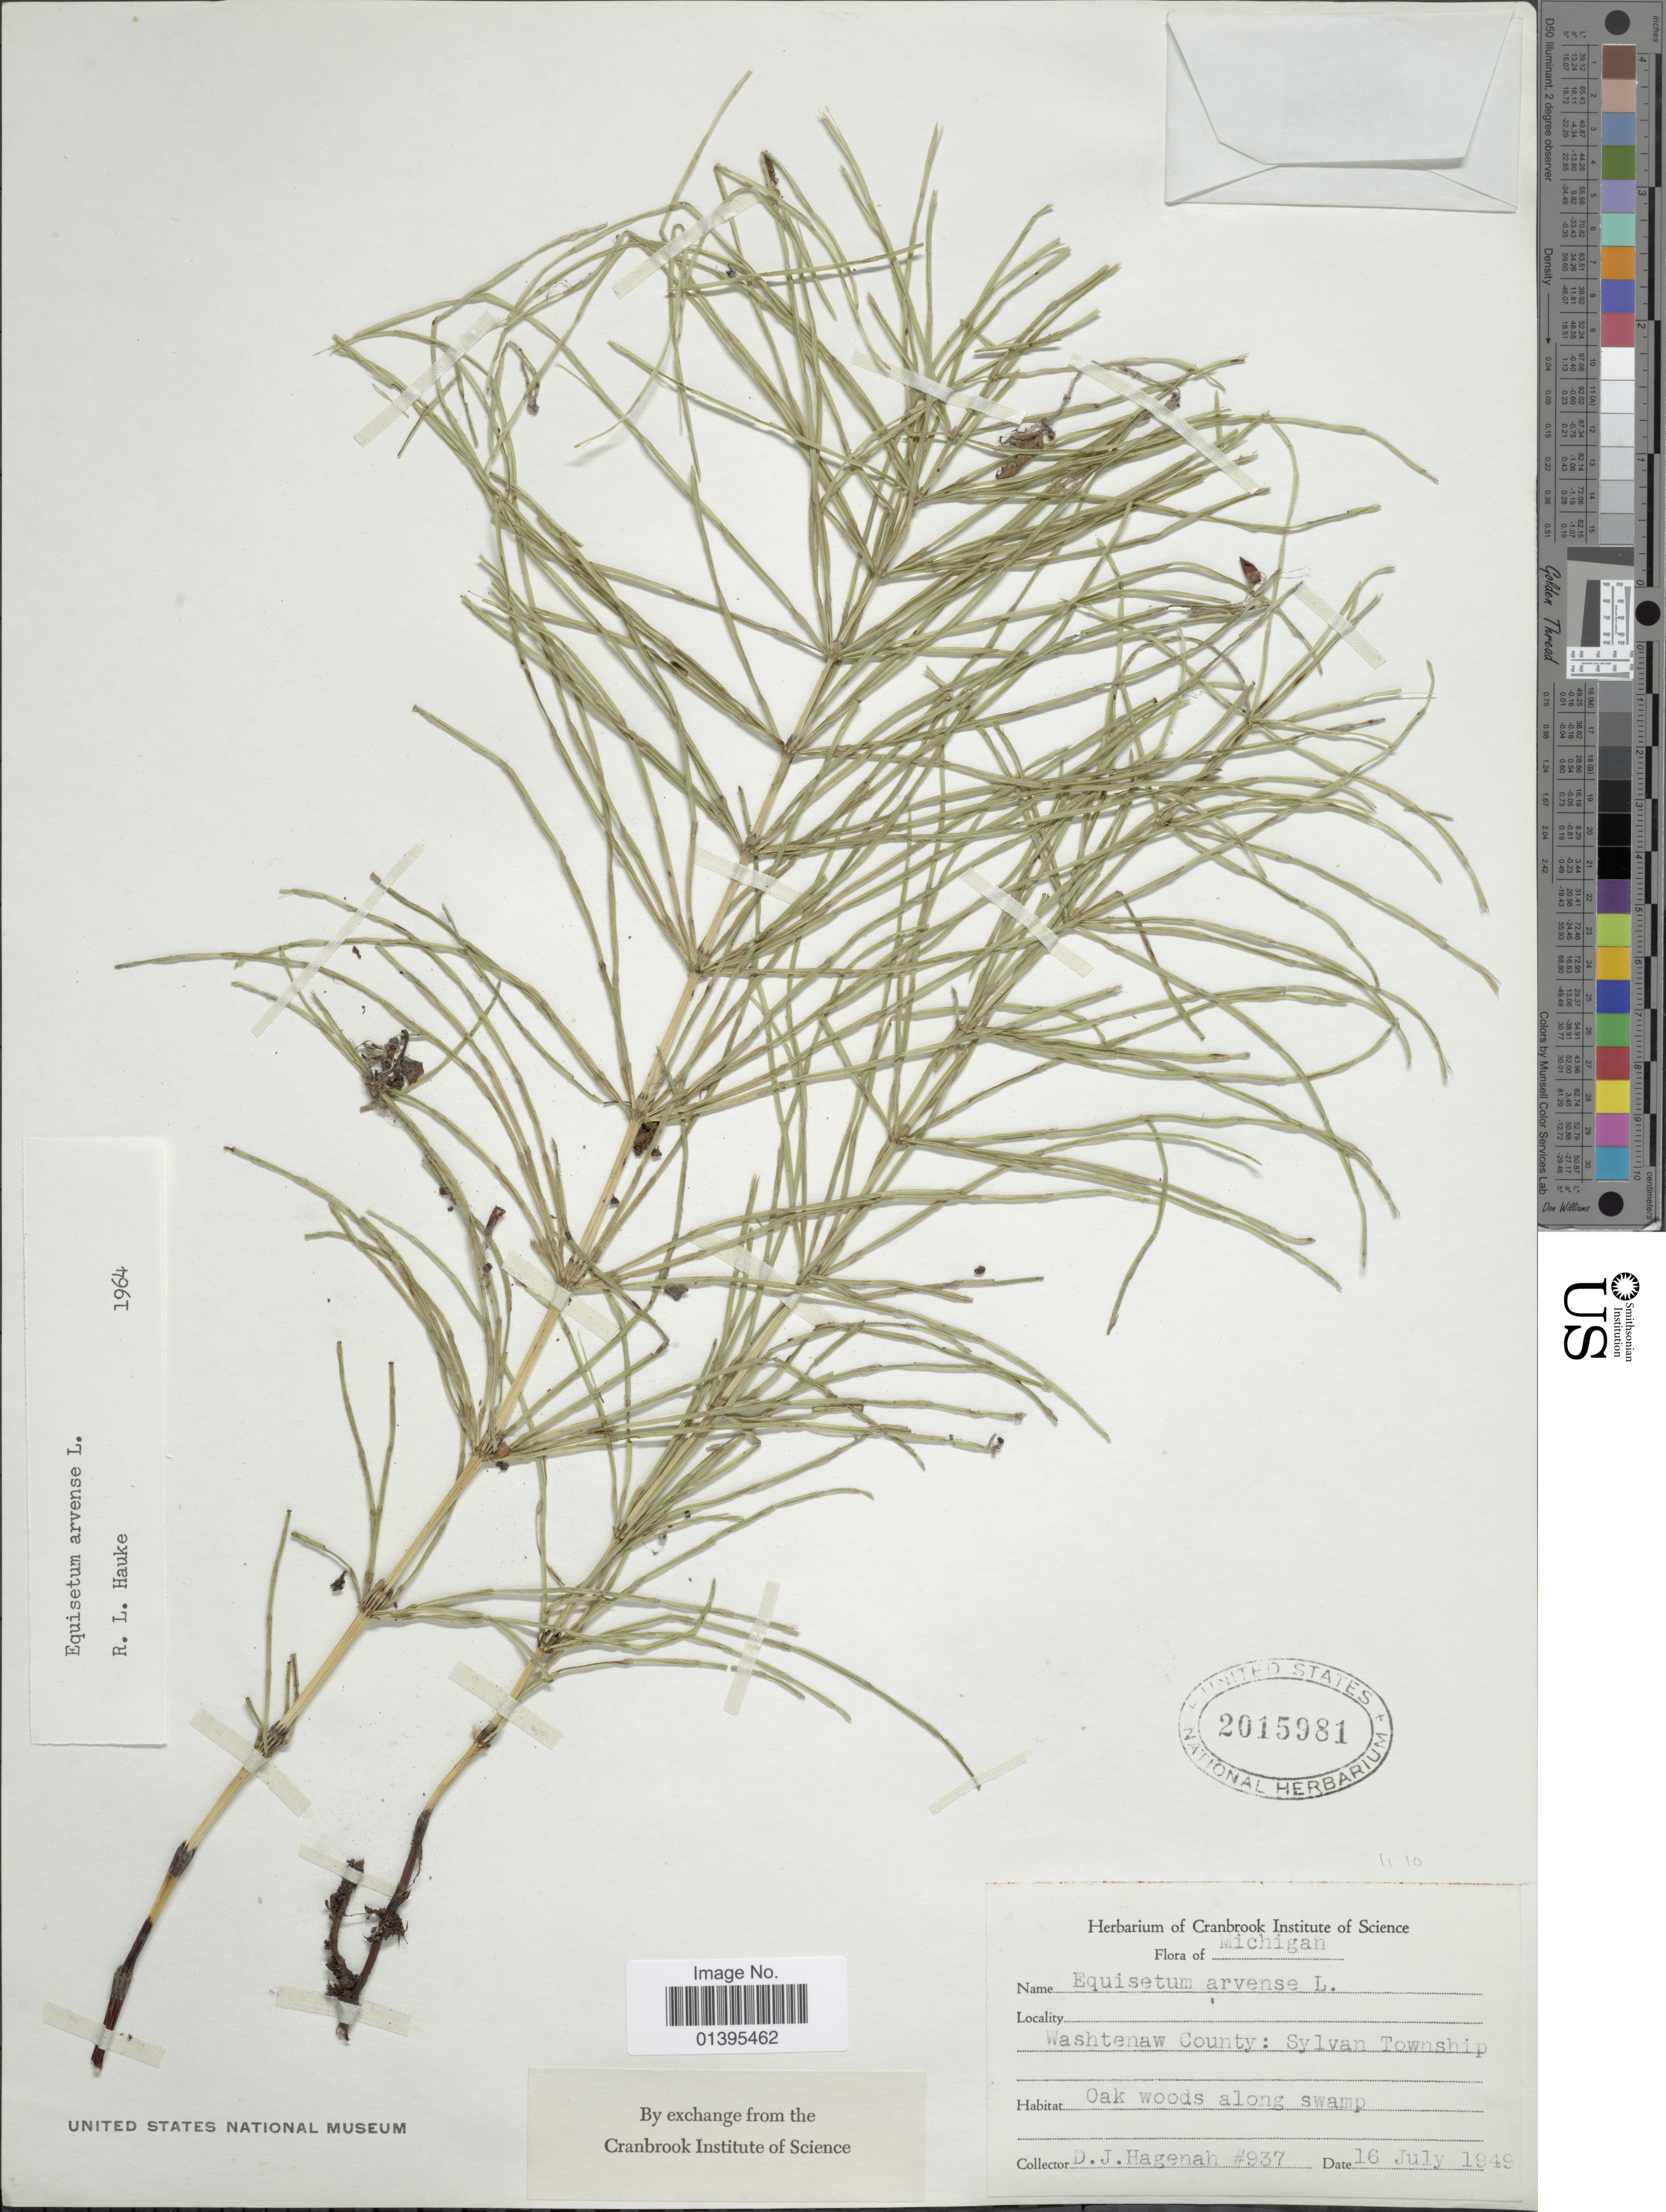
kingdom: Plantae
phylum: Tracheophyta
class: Polypodiopsida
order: Equisetales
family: Equisetaceae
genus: Equisetum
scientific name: Equisetum arvense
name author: L.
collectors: D. Hagenah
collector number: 937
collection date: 1949-07-16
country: United States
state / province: Michigan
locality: Washtenaw County: Sylvan Township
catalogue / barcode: US 2015981